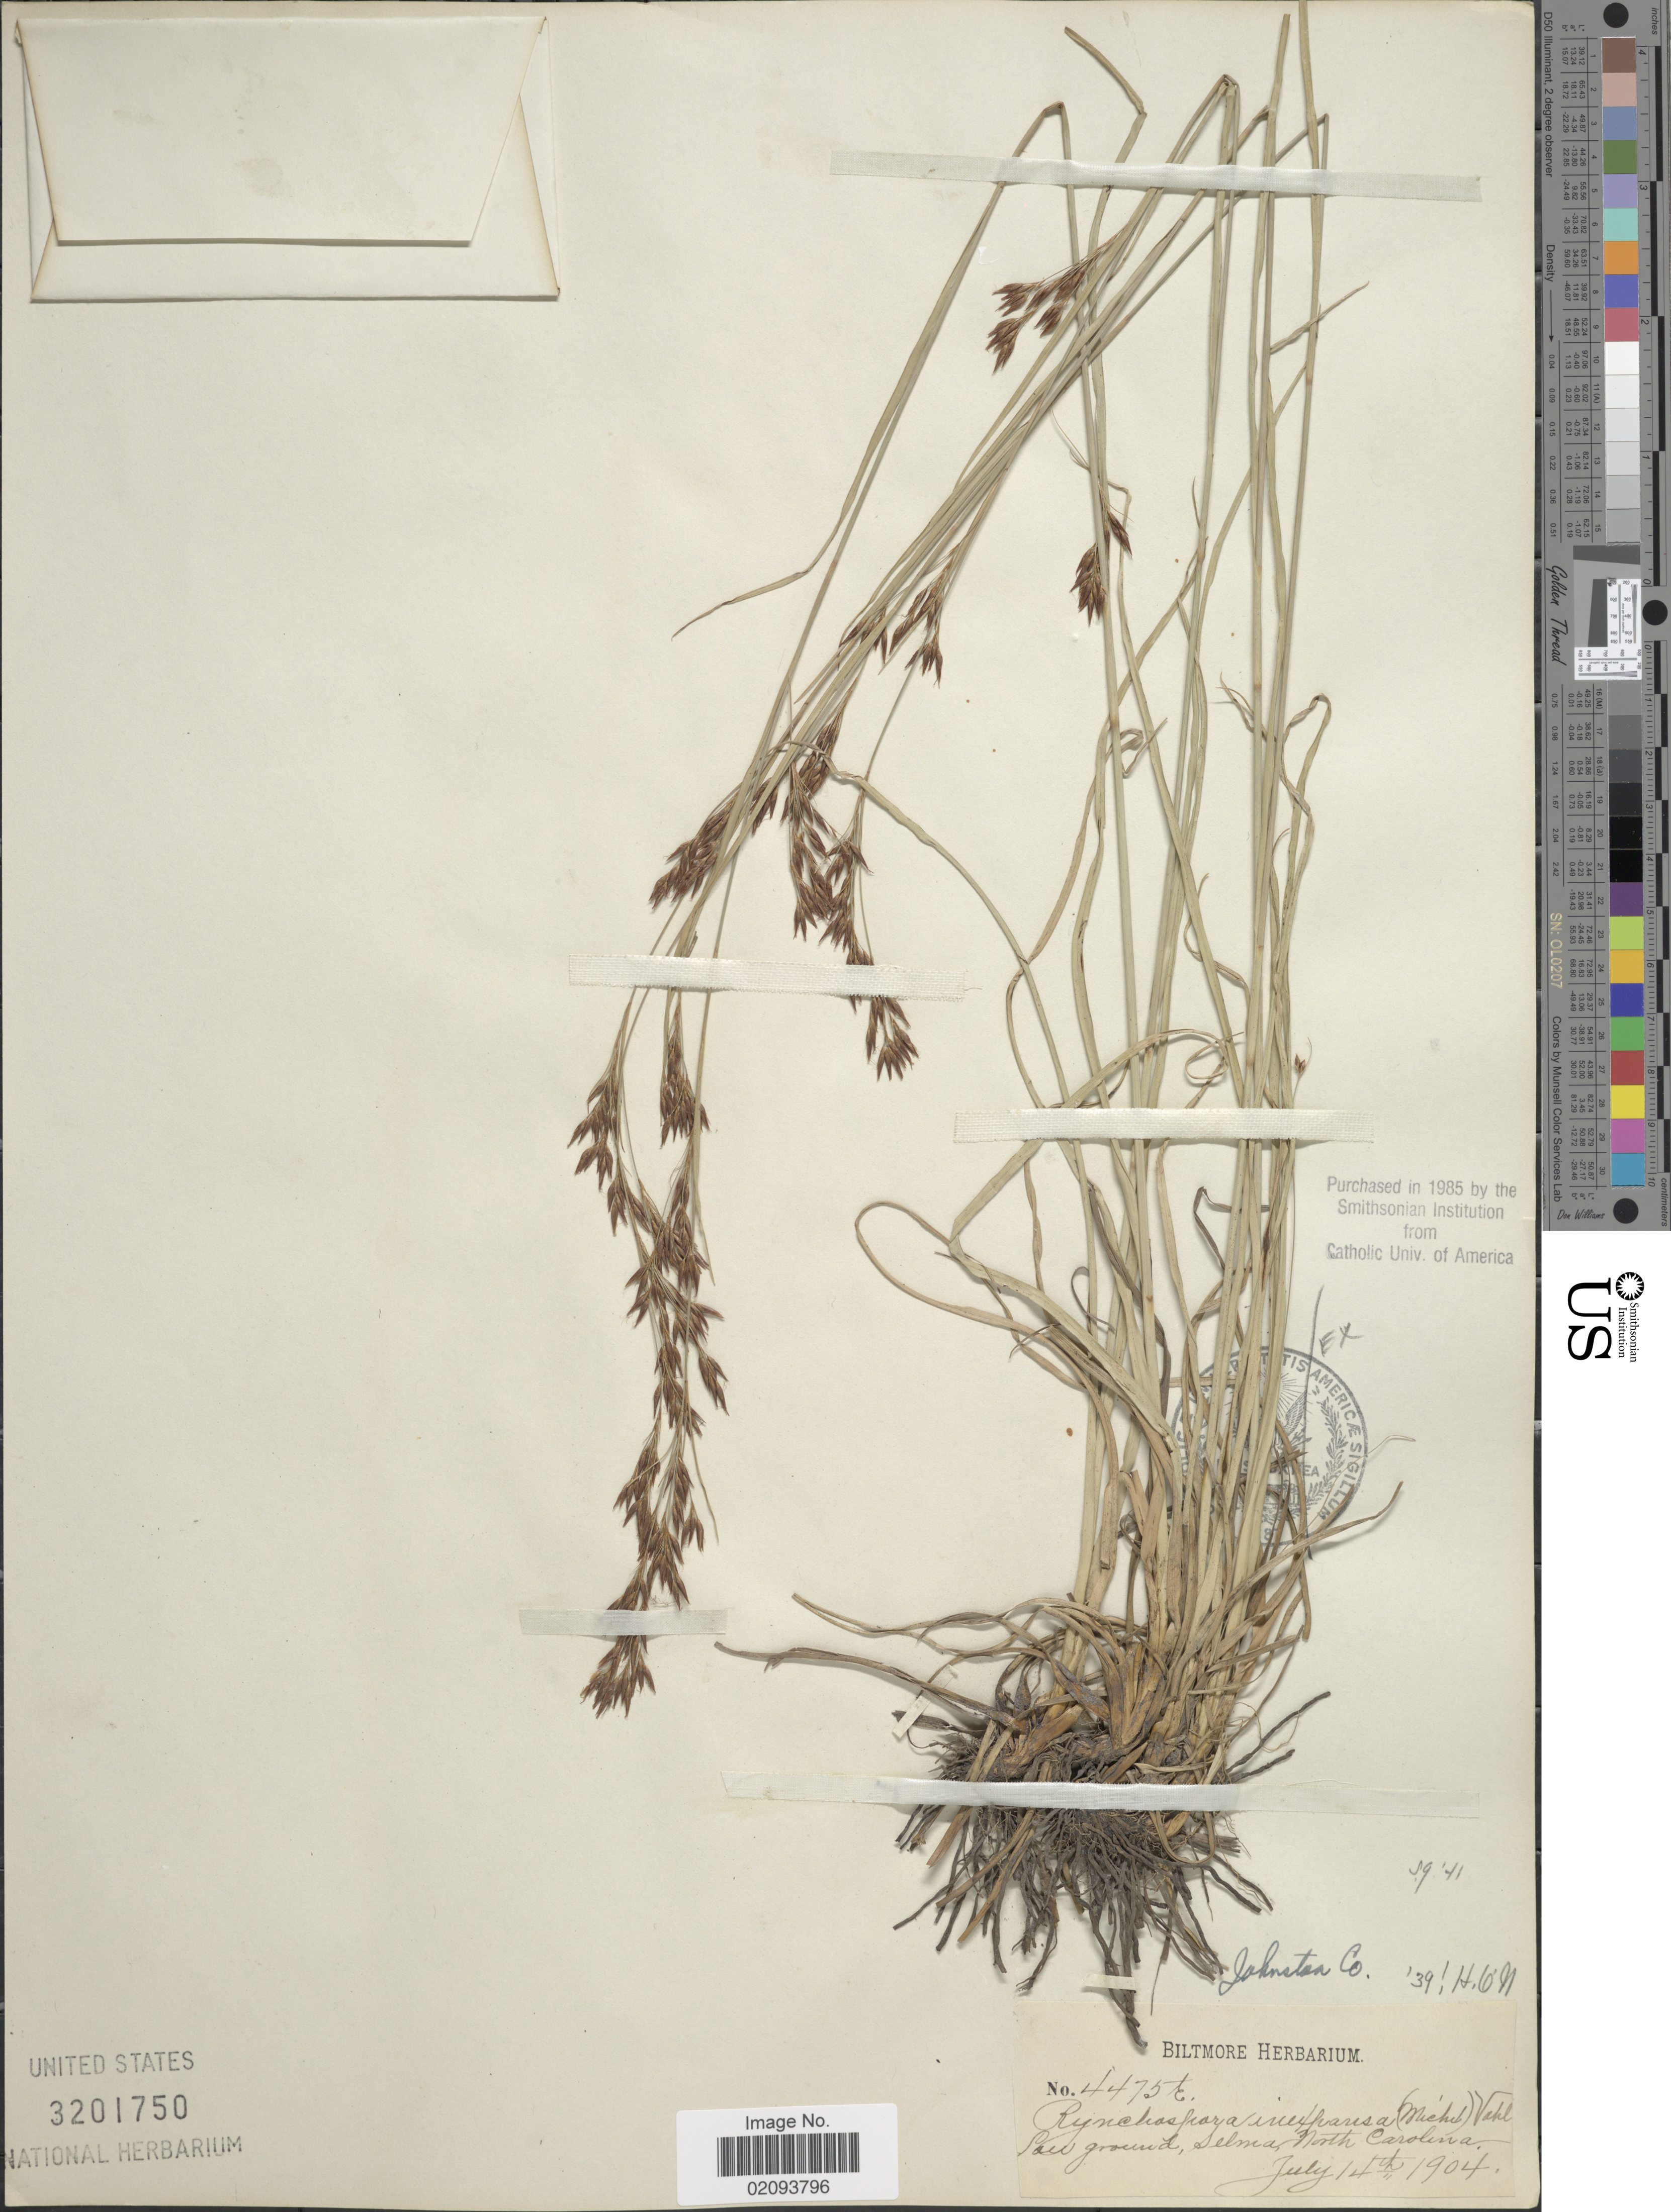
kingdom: Plantae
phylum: Tracheophyta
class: Liliopsida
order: Poales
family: Cyperaceae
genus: Rhynchospora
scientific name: Rhynchospora inexpansa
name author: (Michx.) Vahl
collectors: ex herb. Biltmore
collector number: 4475E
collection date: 1904-07-14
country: United States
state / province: North Carolina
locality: Low ground, Selma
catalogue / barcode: US 3201750